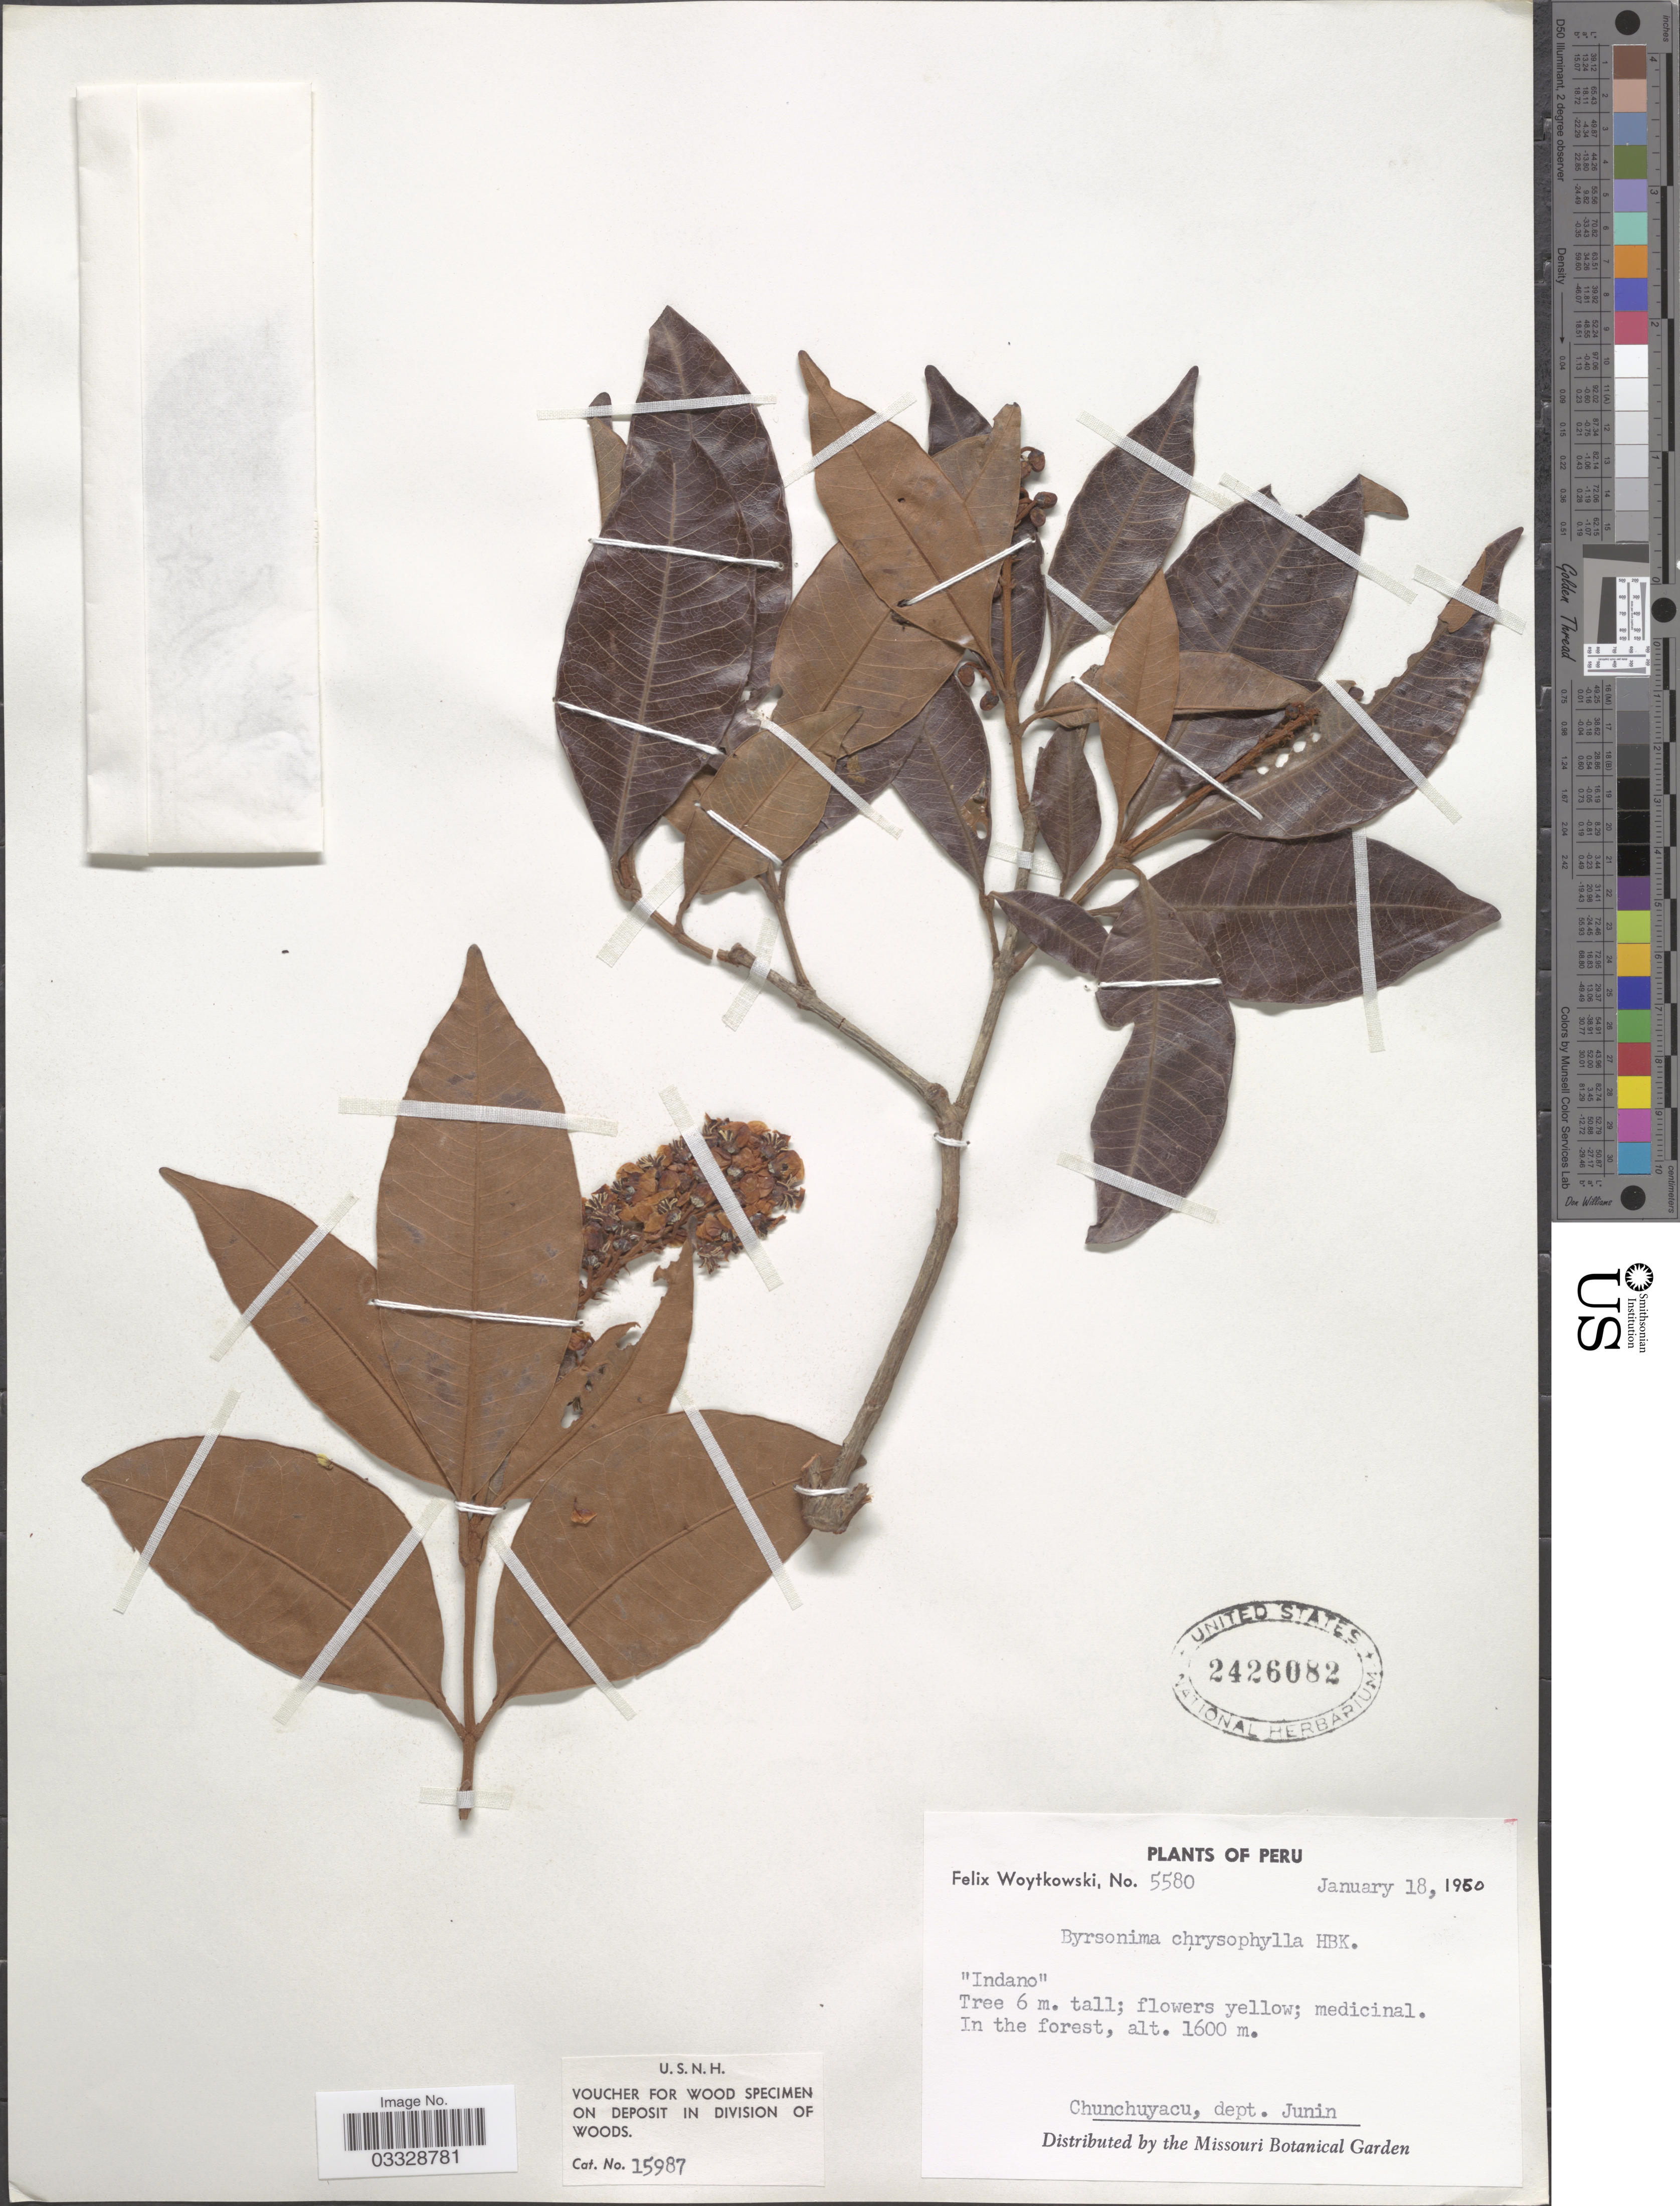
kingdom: Plantae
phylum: Tracheophyta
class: Magnoliopsida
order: Malpighiales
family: Malpighiaceae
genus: Byrsonima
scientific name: Byrsonima chrysophylla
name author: Kunth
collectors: F. Woytkowski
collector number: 5580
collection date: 1960-01-18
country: Peru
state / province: Junín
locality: Chunchuyacu, dept. Junin.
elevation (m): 1600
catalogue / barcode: US 2426082